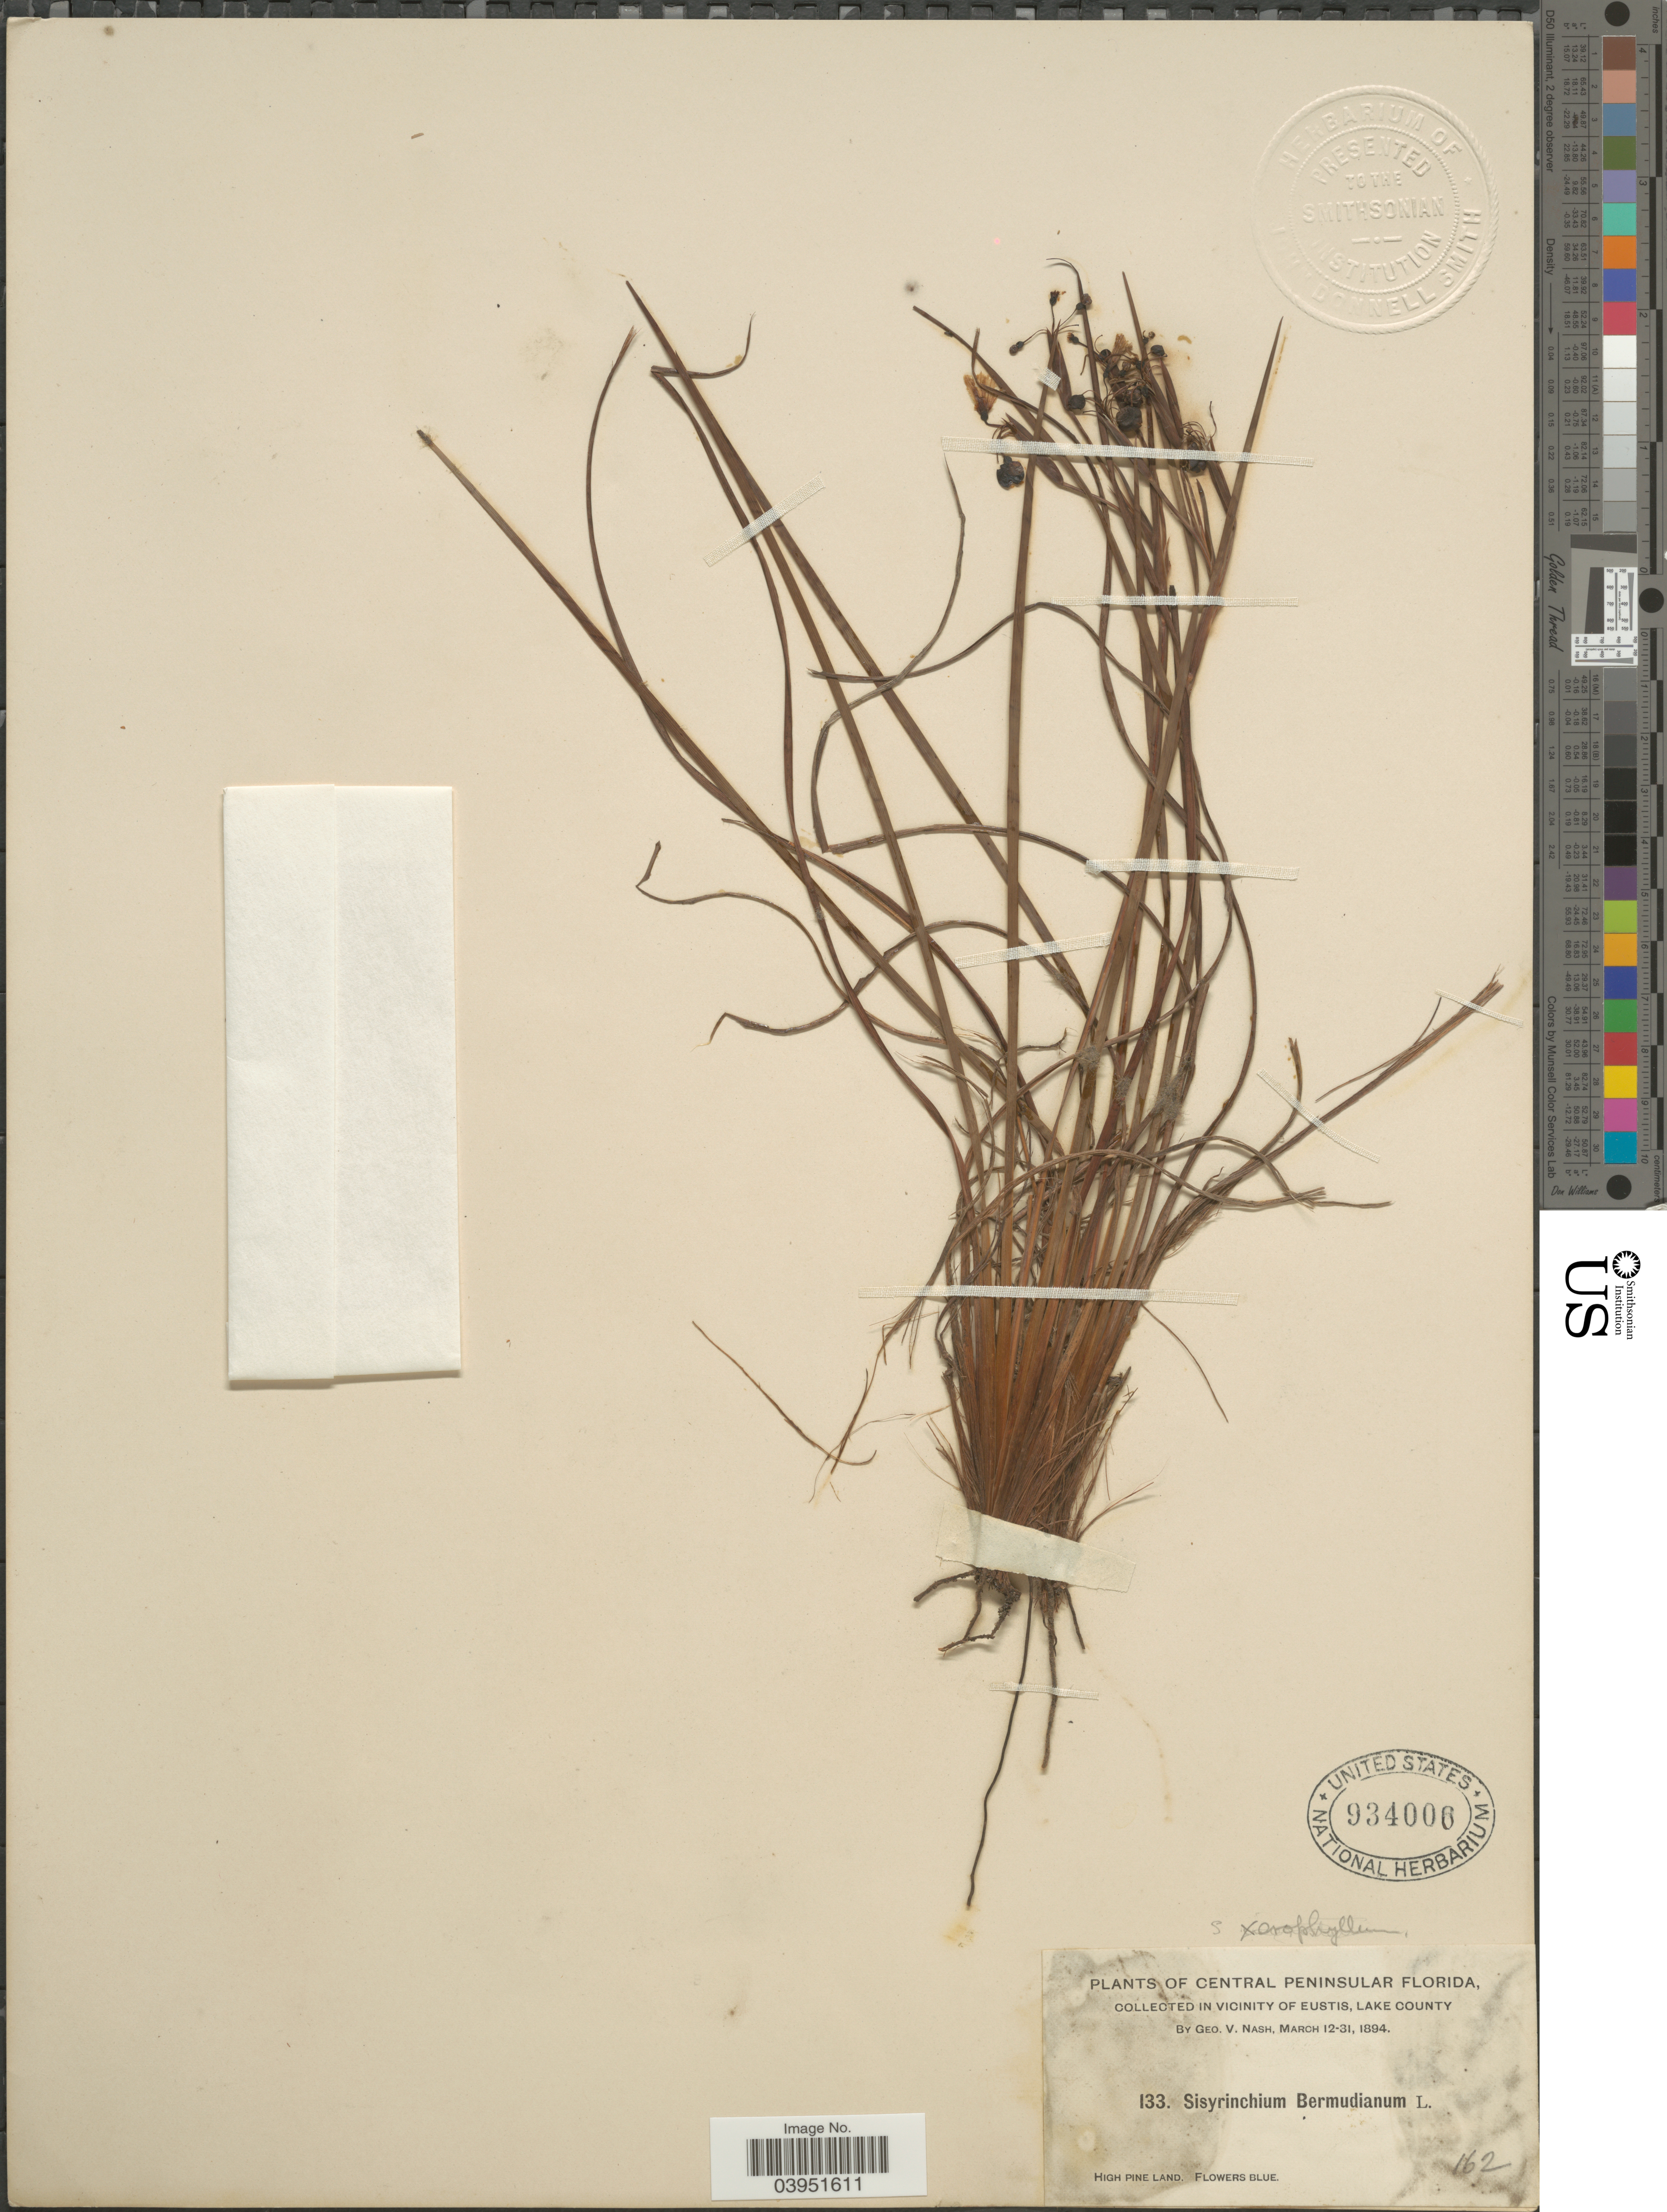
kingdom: Plantae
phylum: Tracheophyta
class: Liliopsida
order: Asparagales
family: Iridaceae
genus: Sisyrinchium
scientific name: Sisyrinchium xerophyllum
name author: Greene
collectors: G. V. Nash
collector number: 133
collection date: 1894-03-12/1894-03-31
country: United States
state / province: Florida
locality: Central Peninsular Florida. In vicinity of Eustis, Lake County.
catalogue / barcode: US 934006